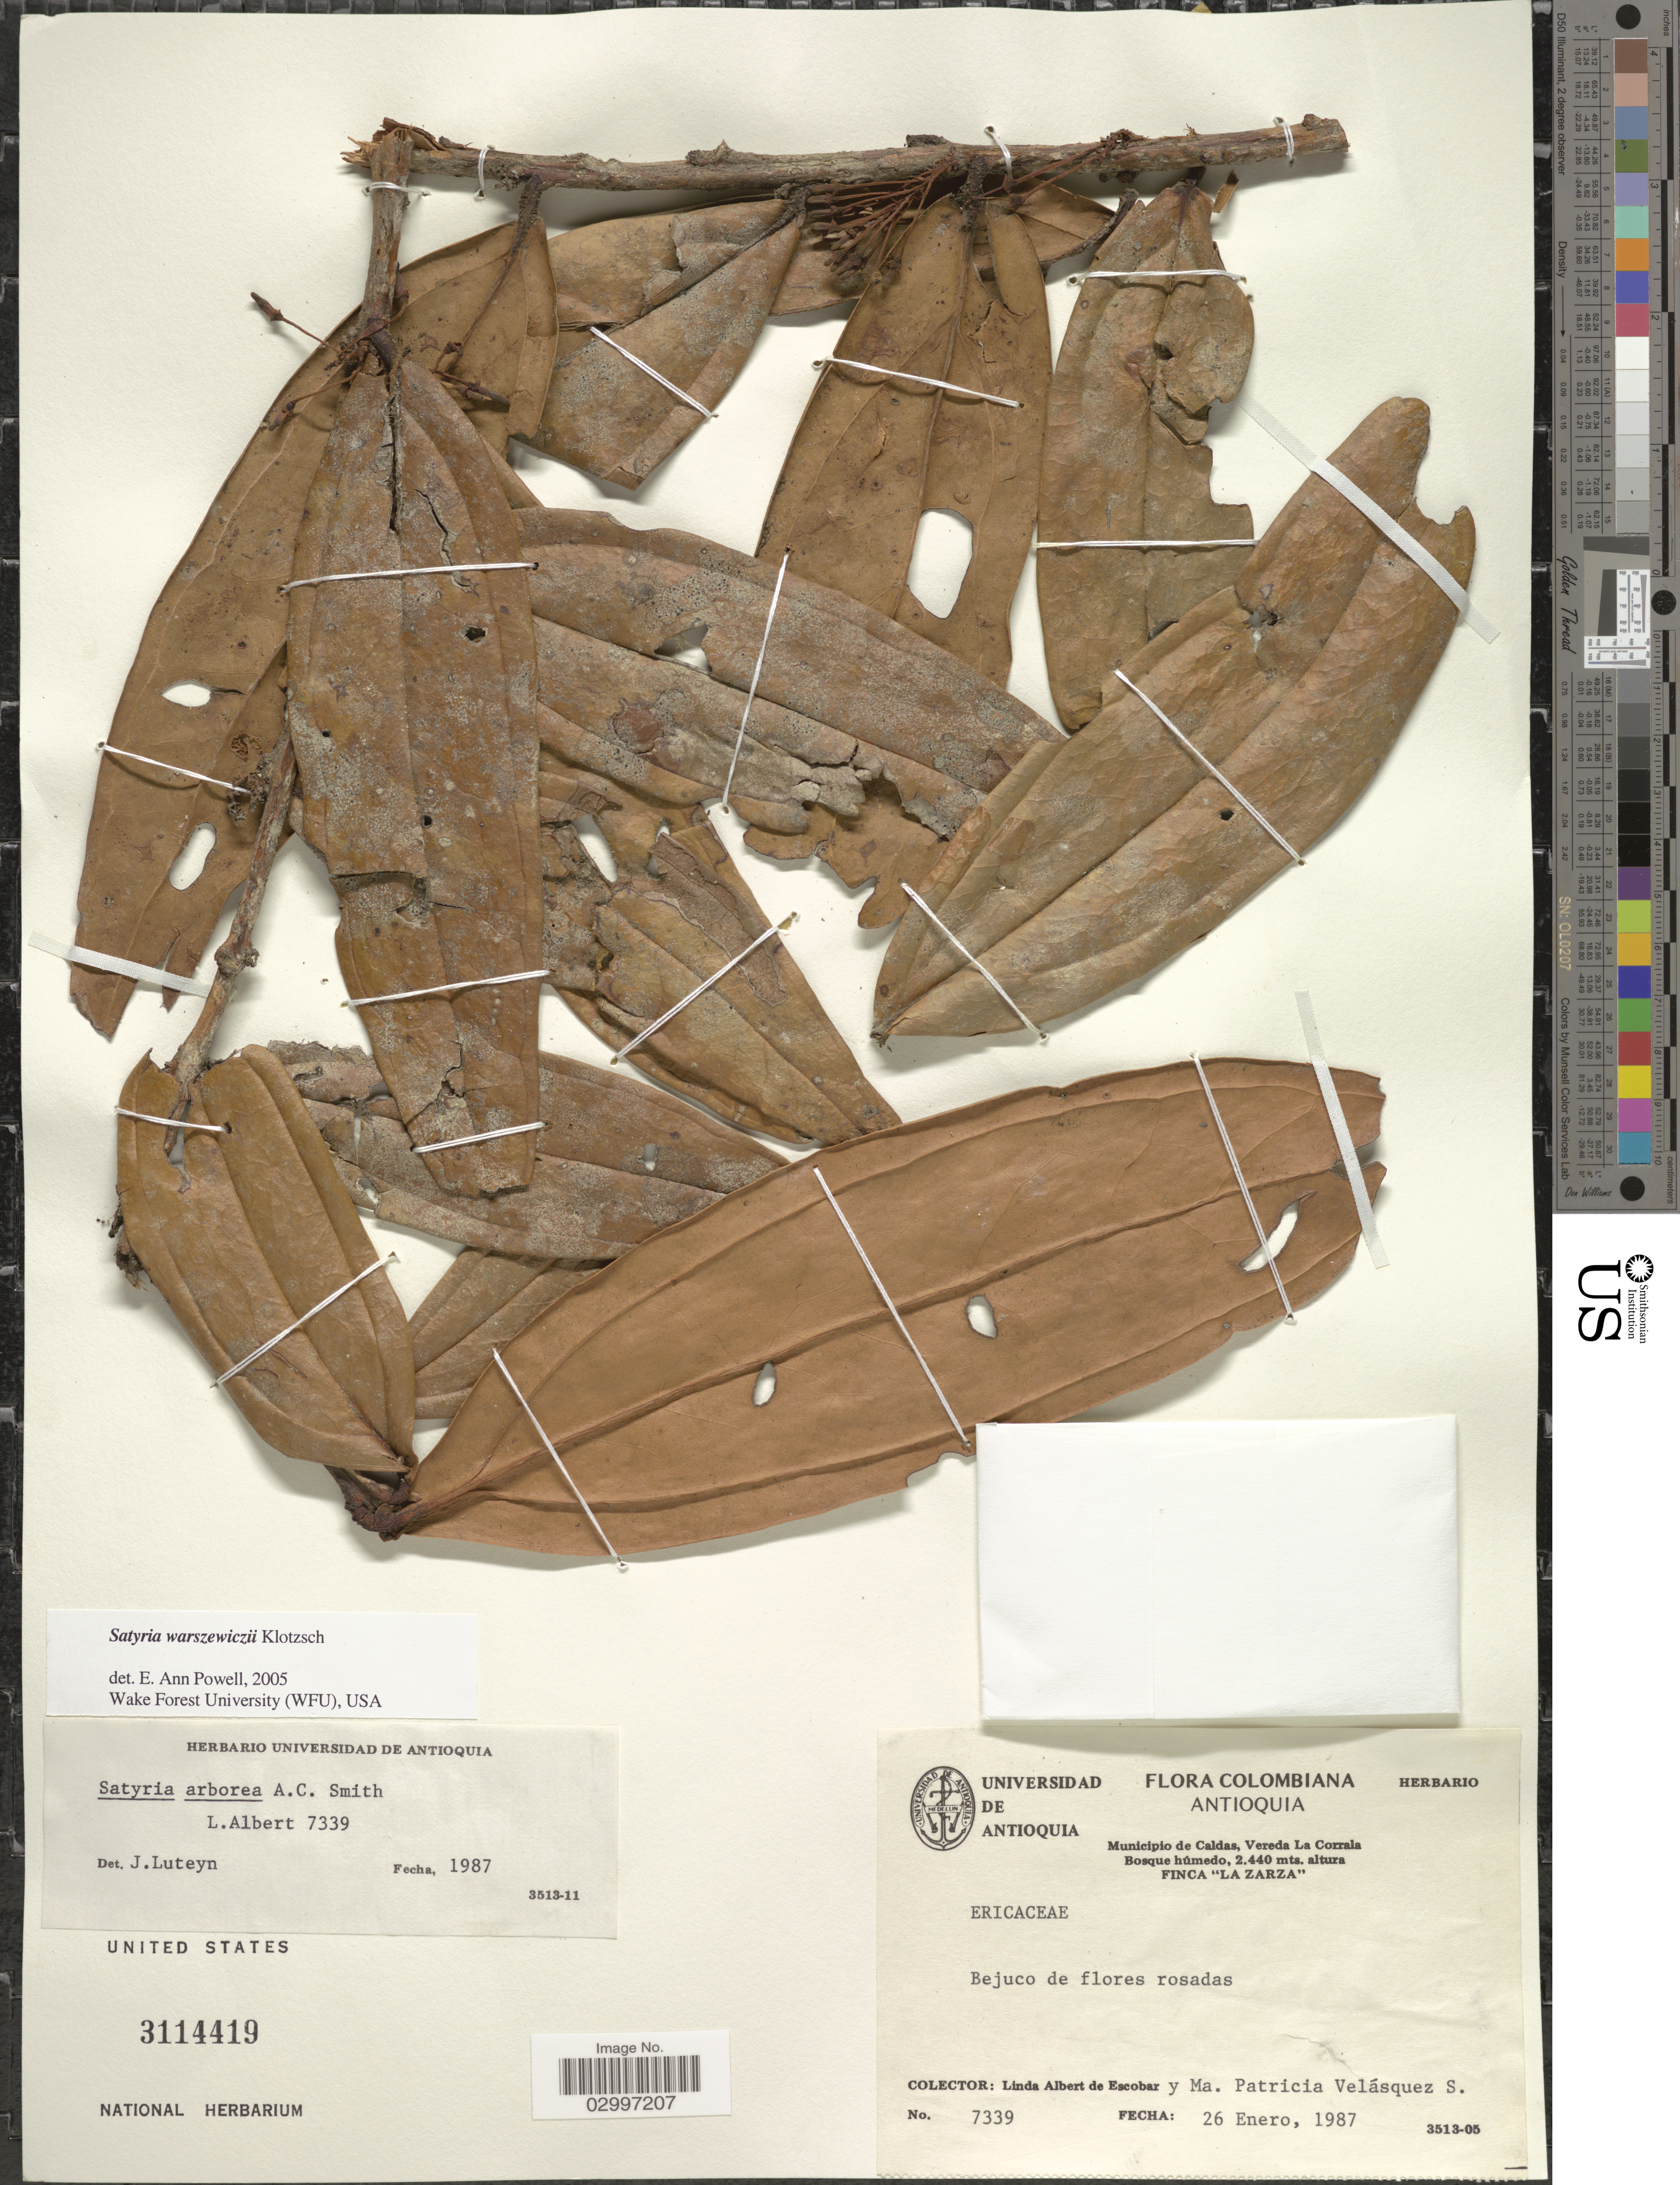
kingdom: Plantae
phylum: Tracheophyta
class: Magnoliopsida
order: Ericales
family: Ericaceae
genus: Satyria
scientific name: Satyria warszewiczii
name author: Klotzsch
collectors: L. K. de Escobar & P. Velasquez S.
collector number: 7339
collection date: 1987-01-26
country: Colombia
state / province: Antioquia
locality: Municipio de Caldas, Vereda La Corraia, Bosque húmedo, Finca "La Zarza".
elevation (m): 2440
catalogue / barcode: US 3114419